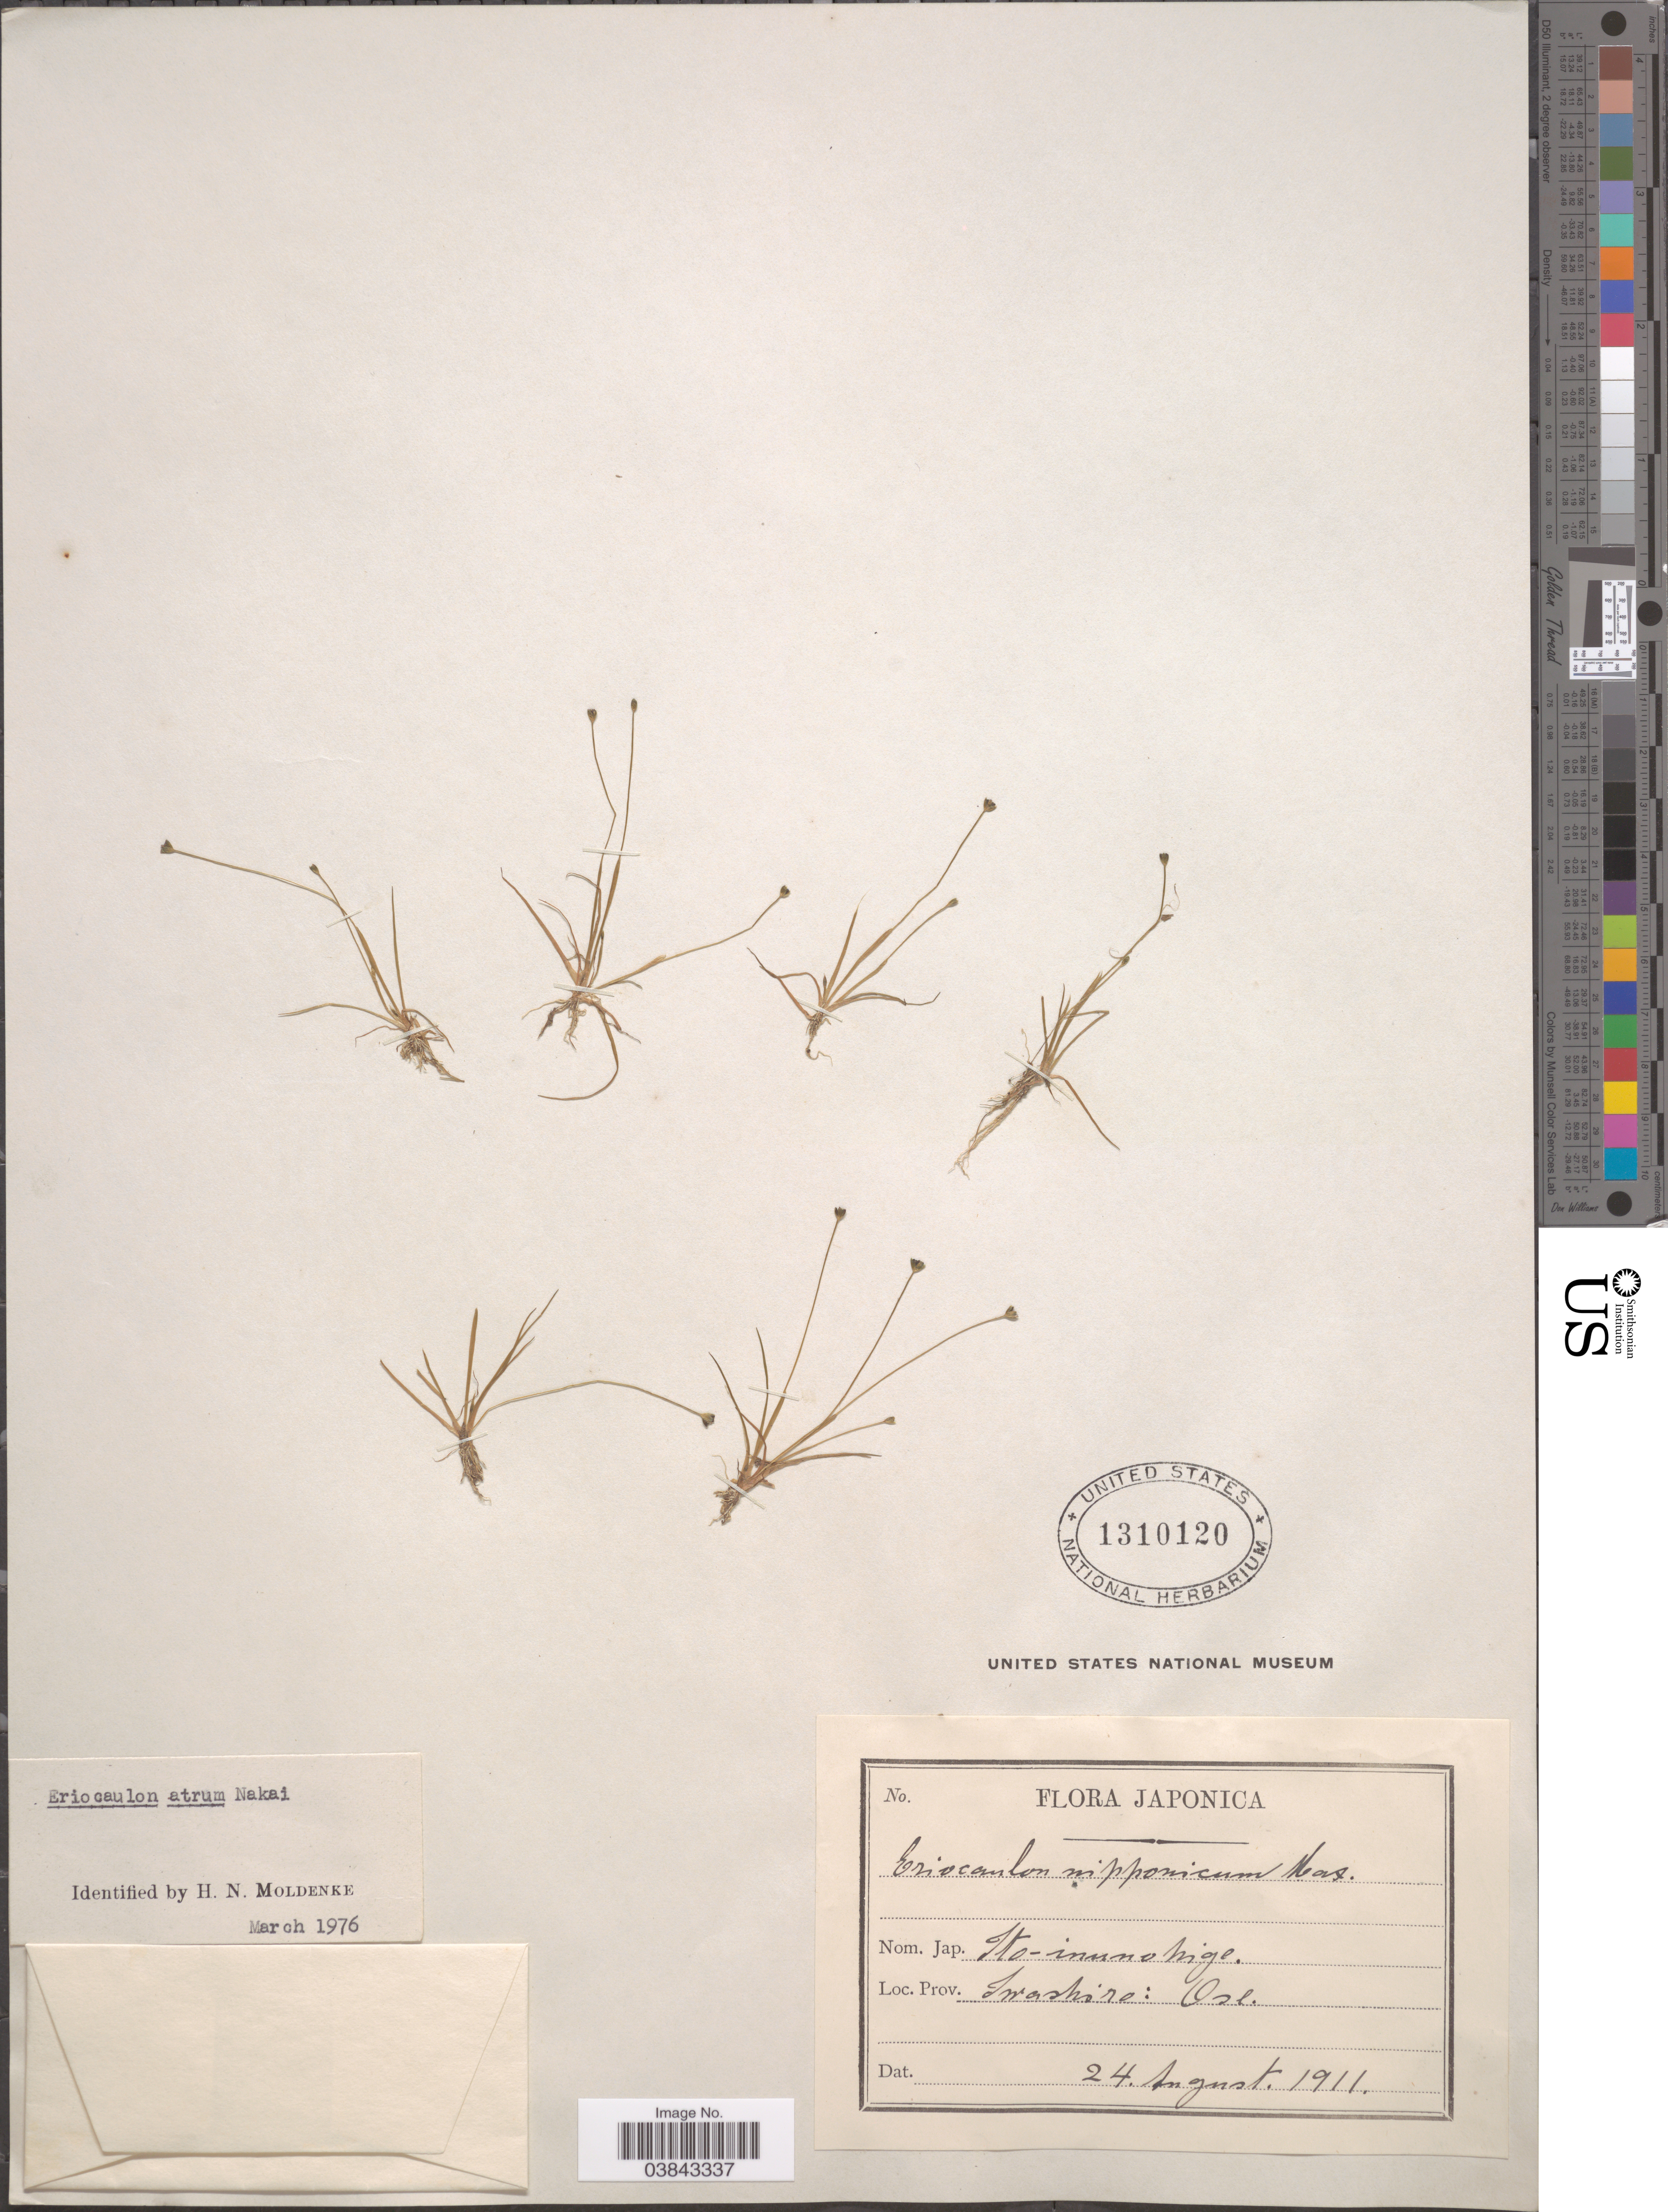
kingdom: Plantae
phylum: Tracheophyta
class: Liliopsida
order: Poales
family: Eriocaulaceae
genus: Eriocaulon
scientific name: Eriocaulon atrum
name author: Nakai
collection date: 1911-08-24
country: Japan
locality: Iwashiro: Osl.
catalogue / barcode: US 1310120